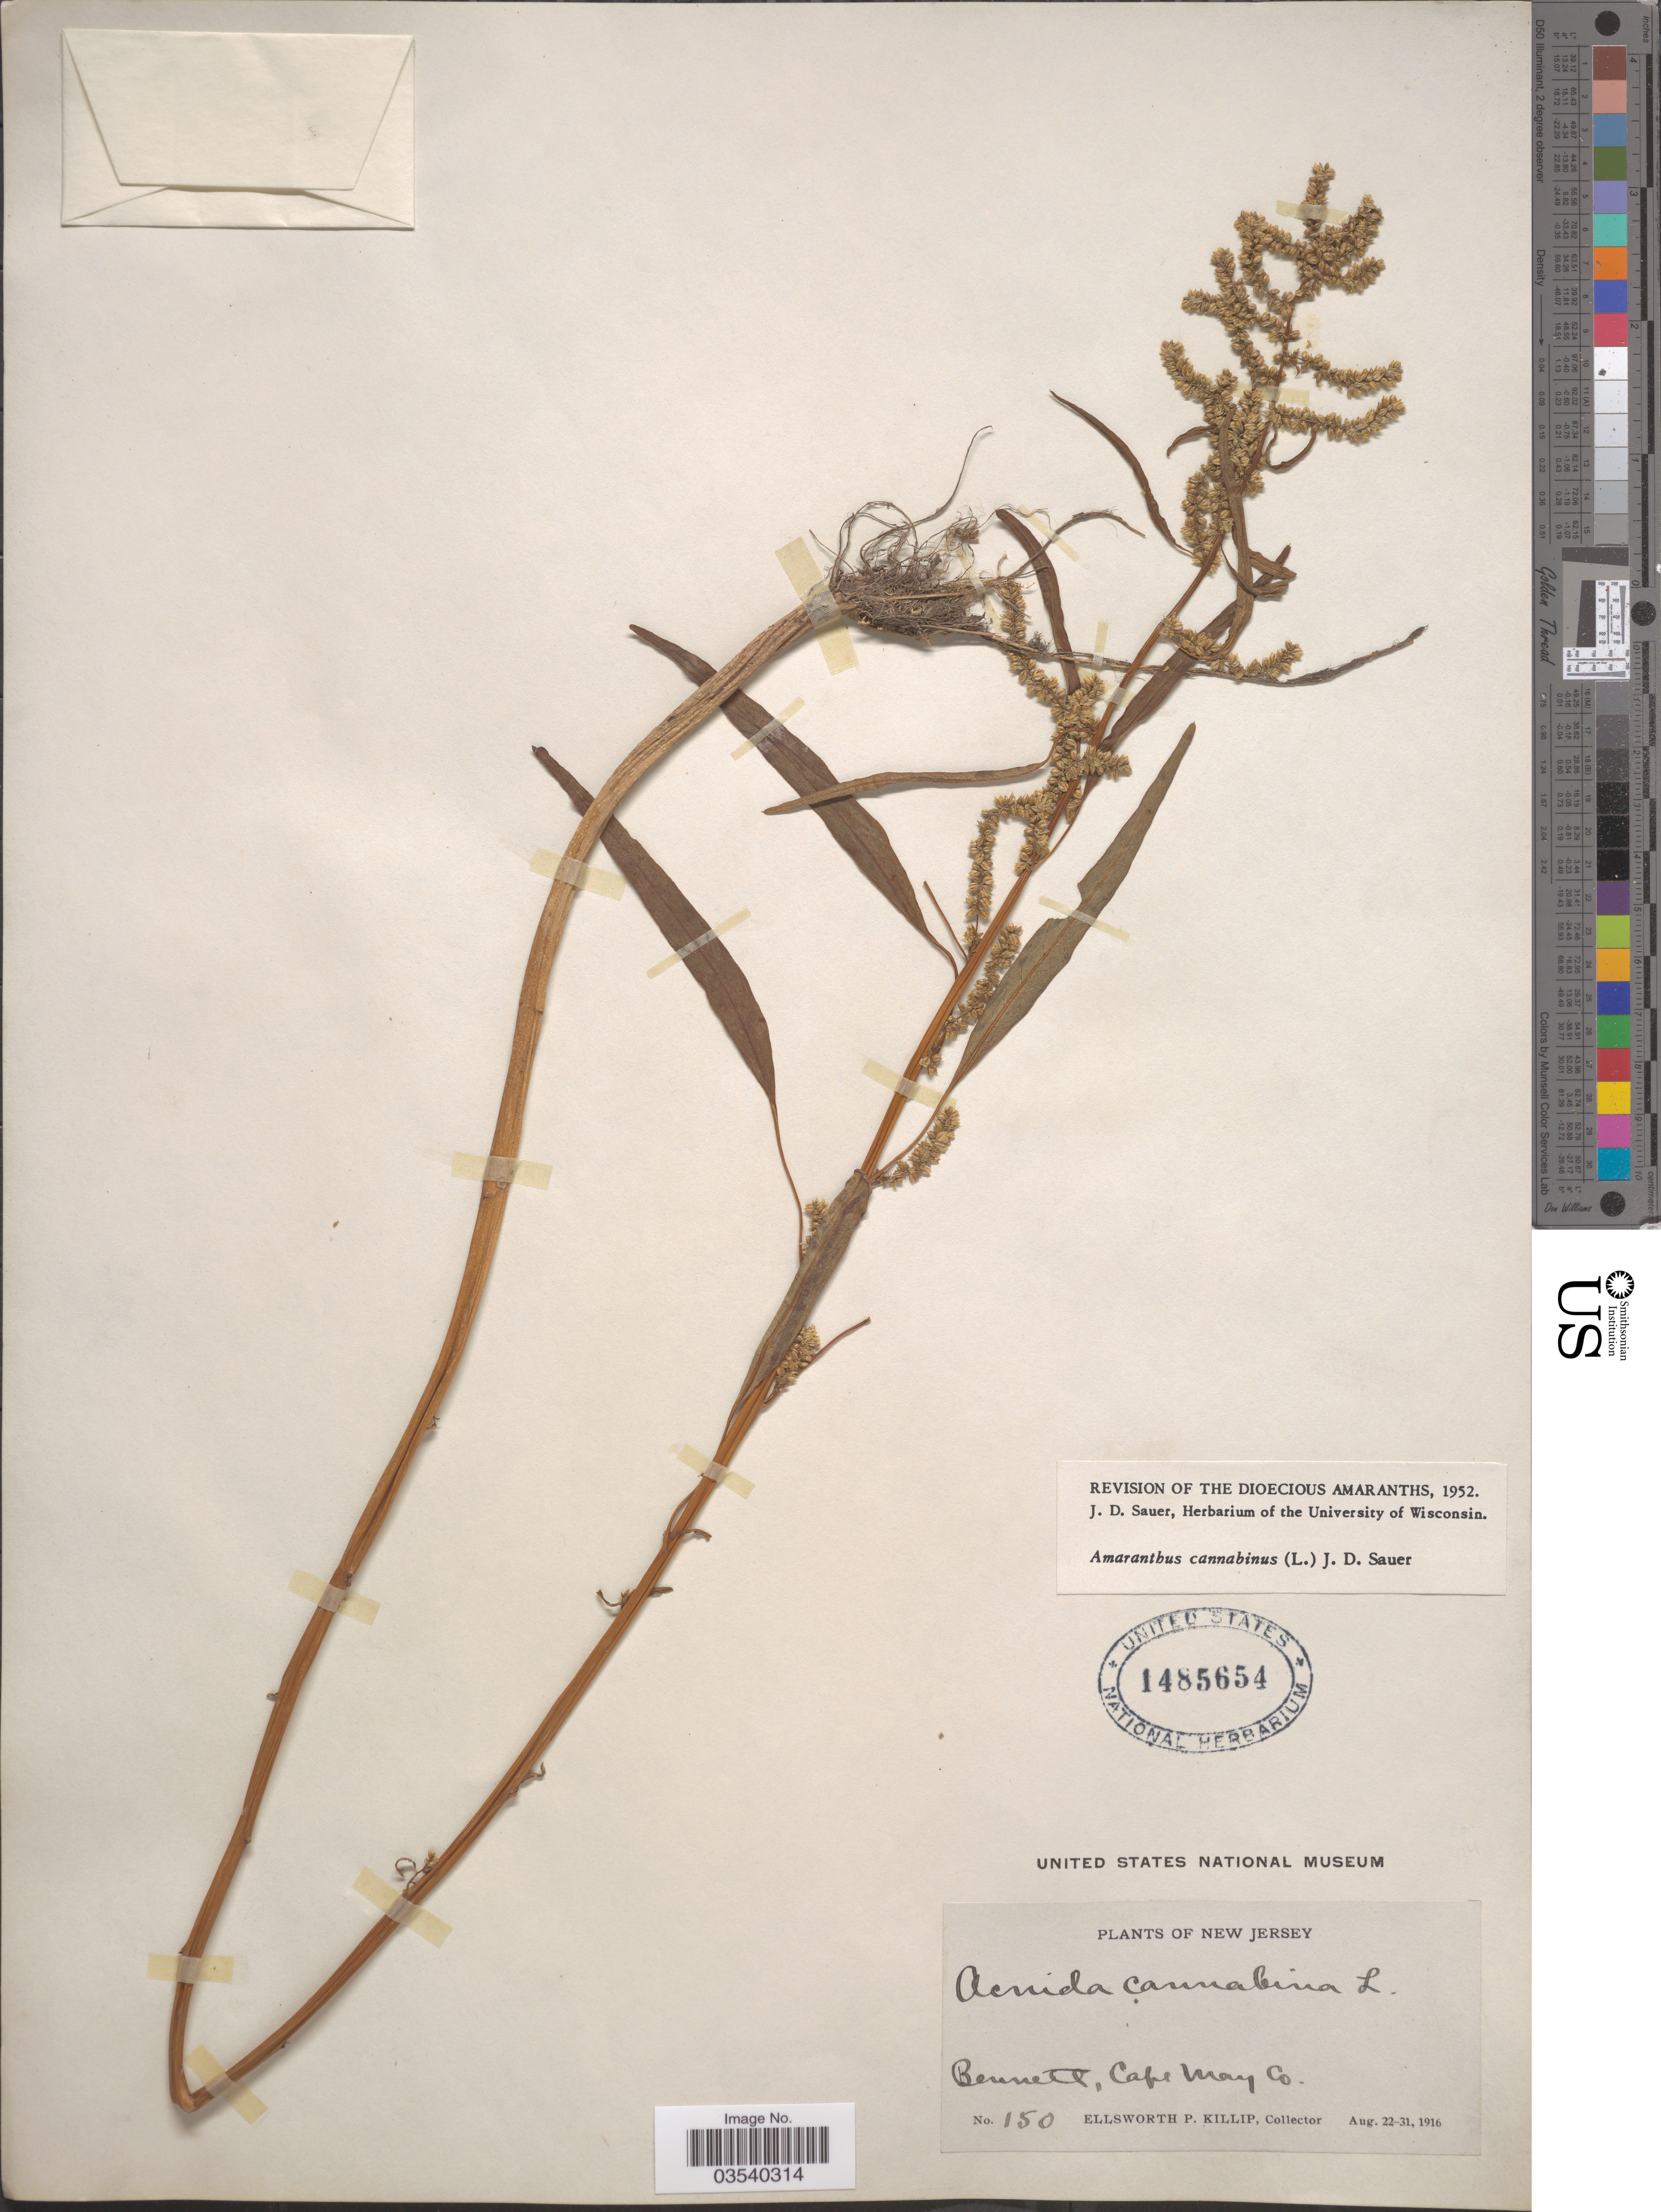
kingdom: Plantae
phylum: Tracheophyta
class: Magnoliopsida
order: Caryophyllales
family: Amaranthaceae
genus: Amaranthus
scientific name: Amaranthus cannabinus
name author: (L.) E.G. F. Sauer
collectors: E. P. Killip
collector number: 150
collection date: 1916-08-22/1916-08-31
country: United States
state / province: New Jersey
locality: Bennett, Cape May Co.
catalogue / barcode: US 1485654